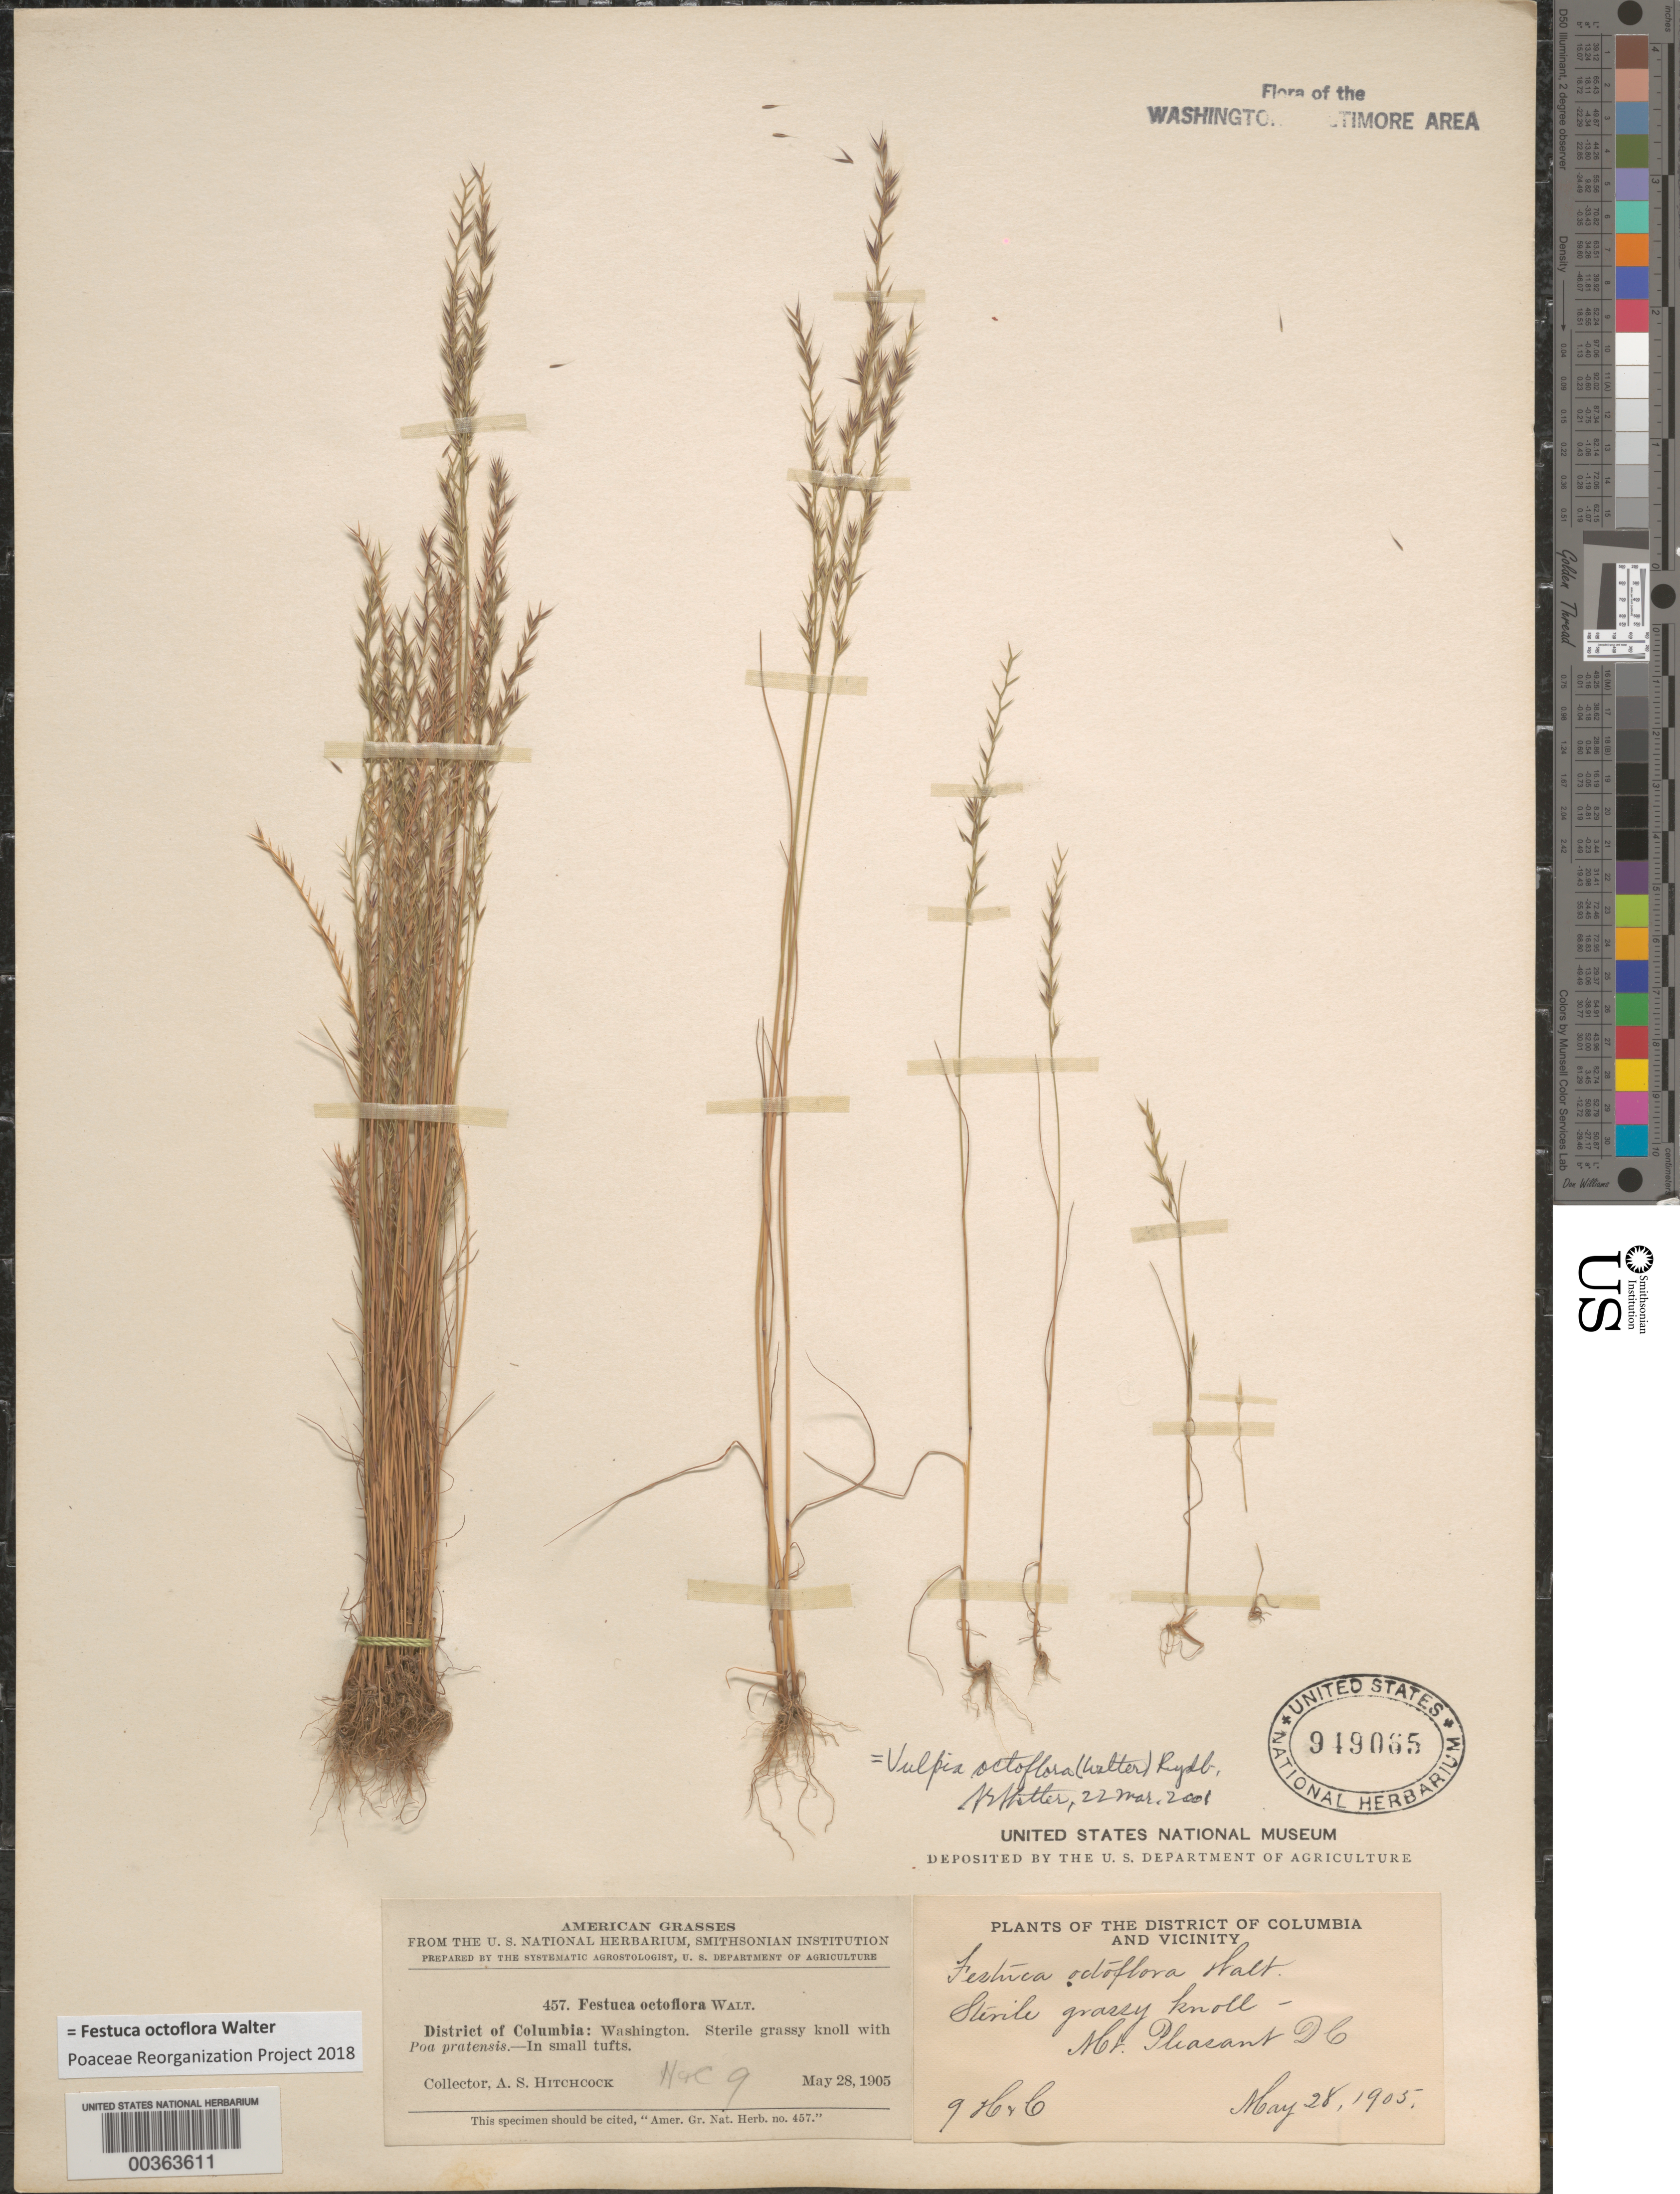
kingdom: Plantae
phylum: Tracheophyta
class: Liliopsida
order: Poales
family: Poaceae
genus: Festuca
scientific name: Festuca octoflora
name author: Walter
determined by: Poaceae Reorganization Project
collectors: A. S. Hitchcock & A. Chase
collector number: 9 / 457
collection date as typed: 28 May 1905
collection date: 1905-05-28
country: United States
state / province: District of Columbia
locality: Washington DC area Rock Creek Park and Vicinity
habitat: Sterile grassy knoll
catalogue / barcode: US 949065